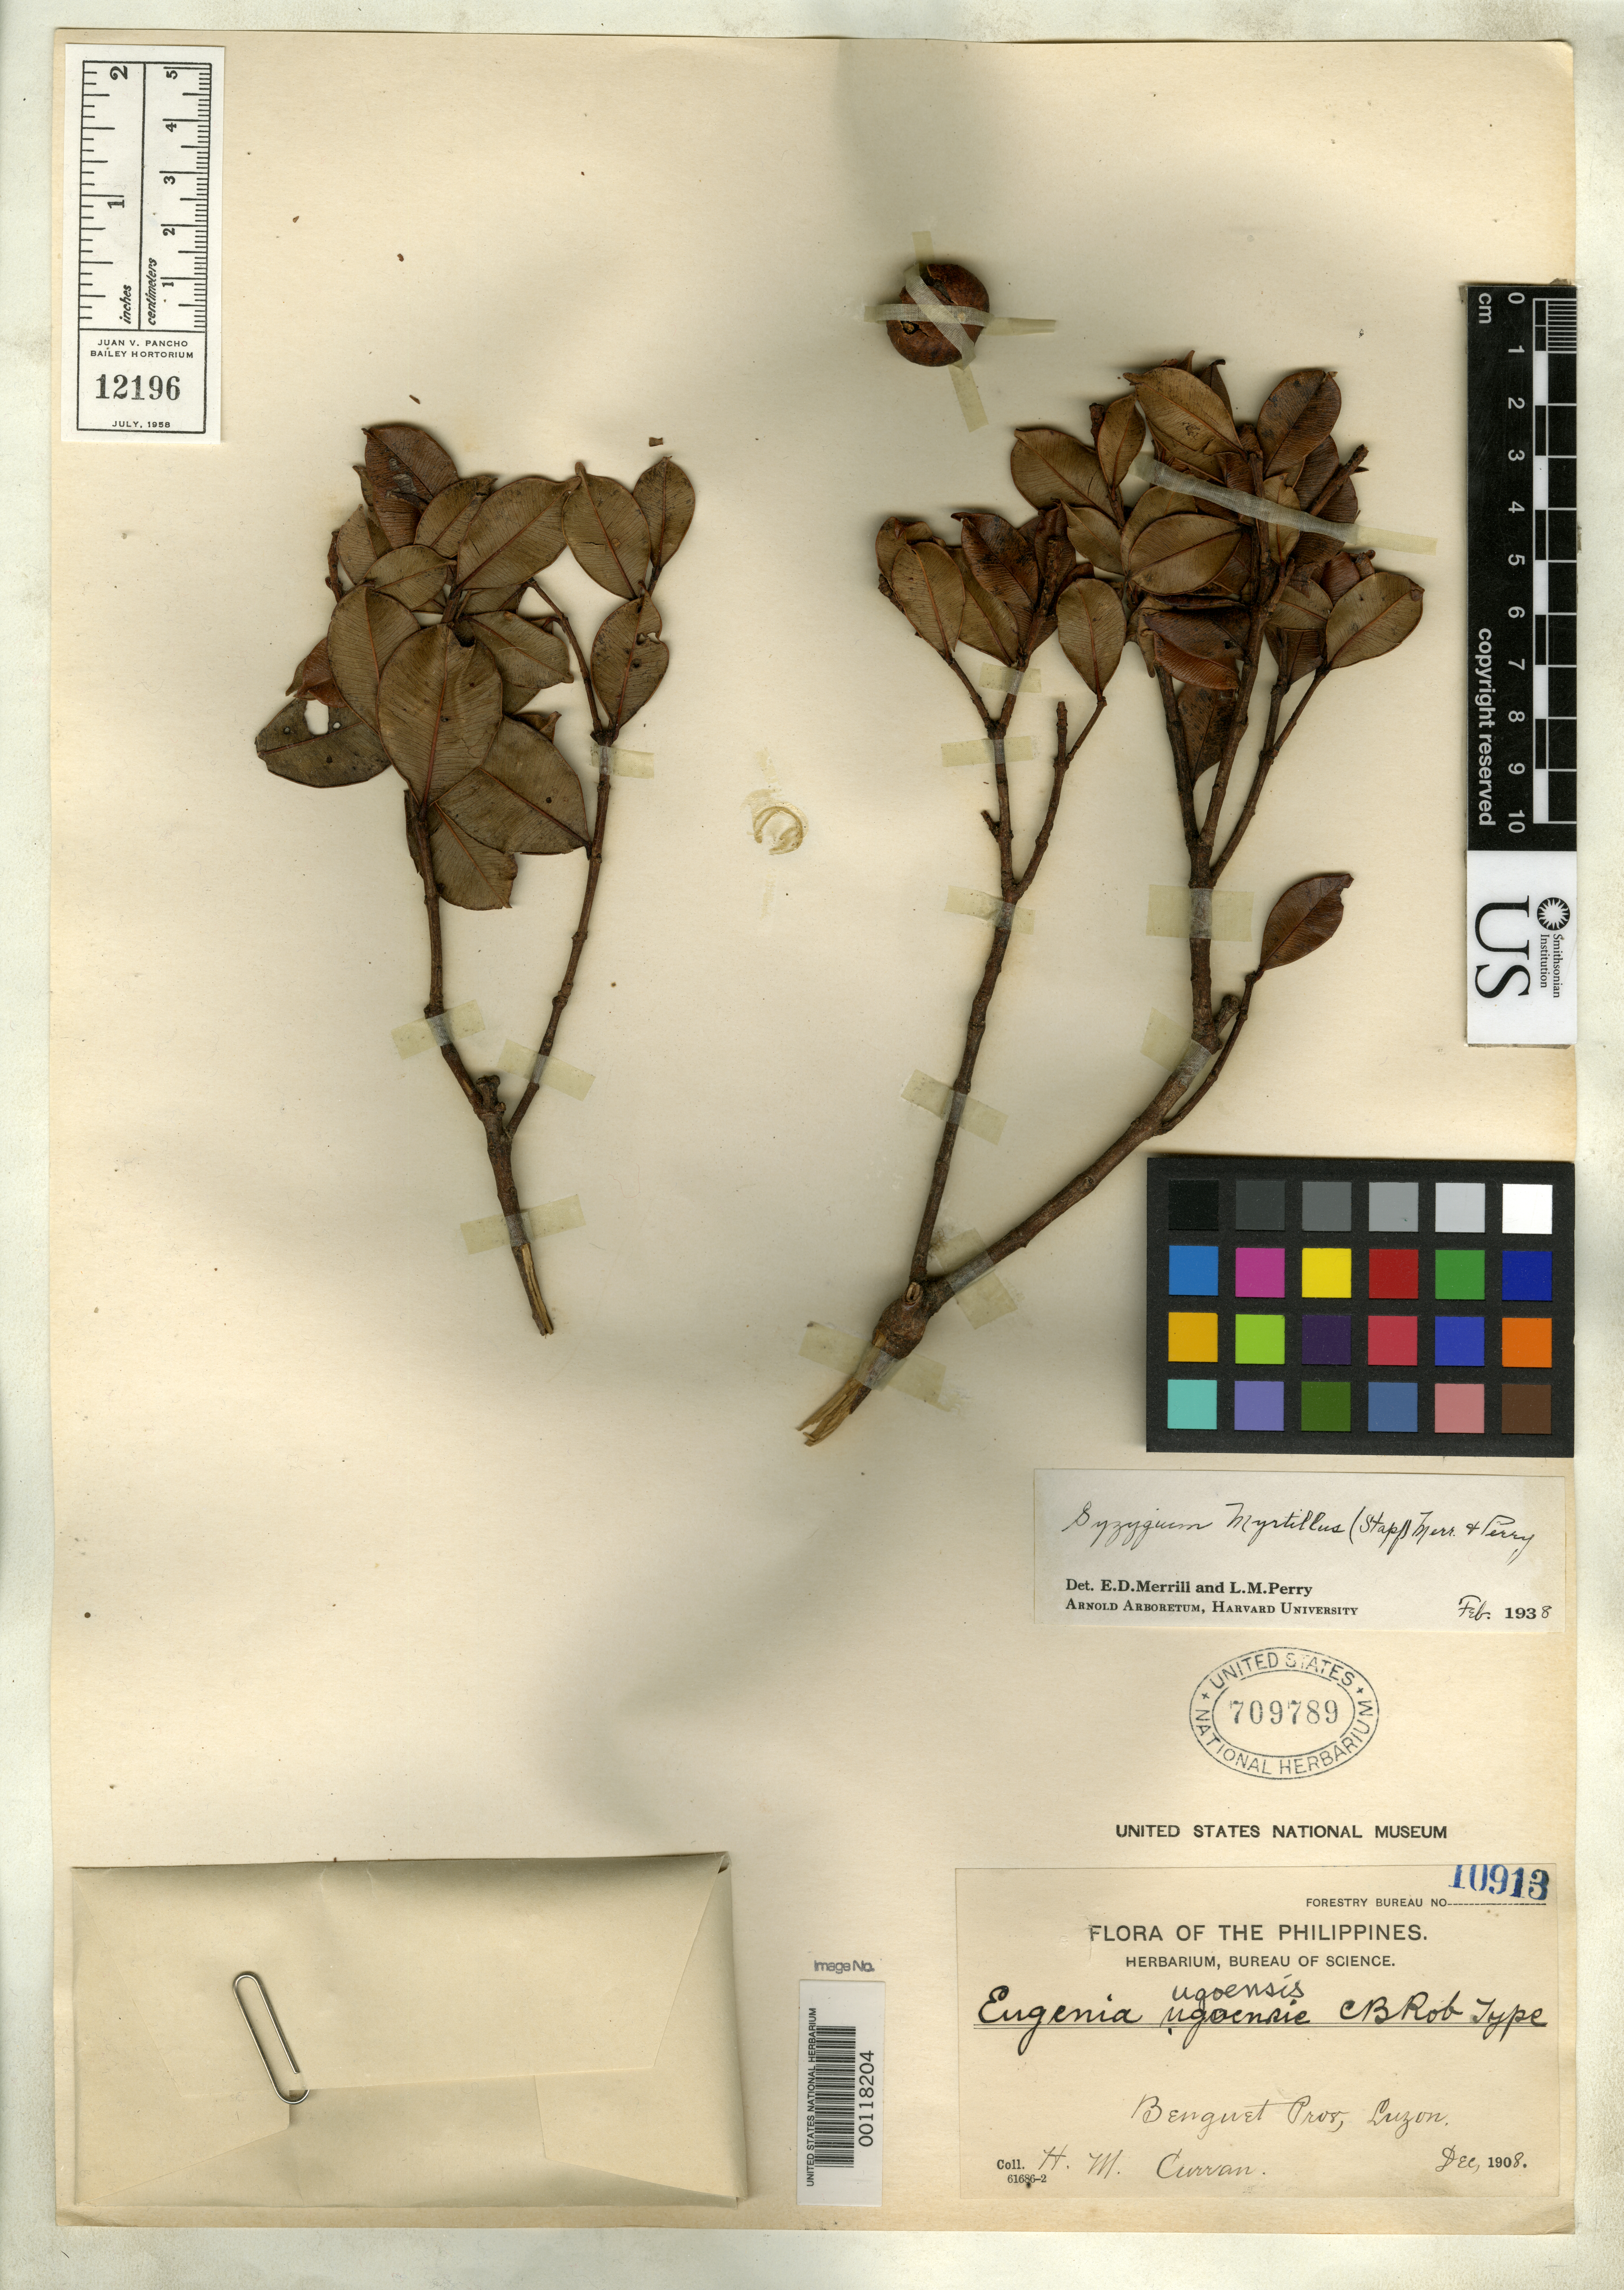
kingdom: Plantae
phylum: Tracheophyta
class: Magnoliopsida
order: Myrtales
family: Myrtaceae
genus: Eugenia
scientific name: Eugenia ugoensis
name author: C.B. Rob.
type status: Isotype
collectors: H. M. Curran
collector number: Bur. Sci. 10913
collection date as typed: Dec 1908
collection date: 1908-12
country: Philippines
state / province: Cordillera (Administrative Region)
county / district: Benguet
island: Luzon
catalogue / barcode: US 709789